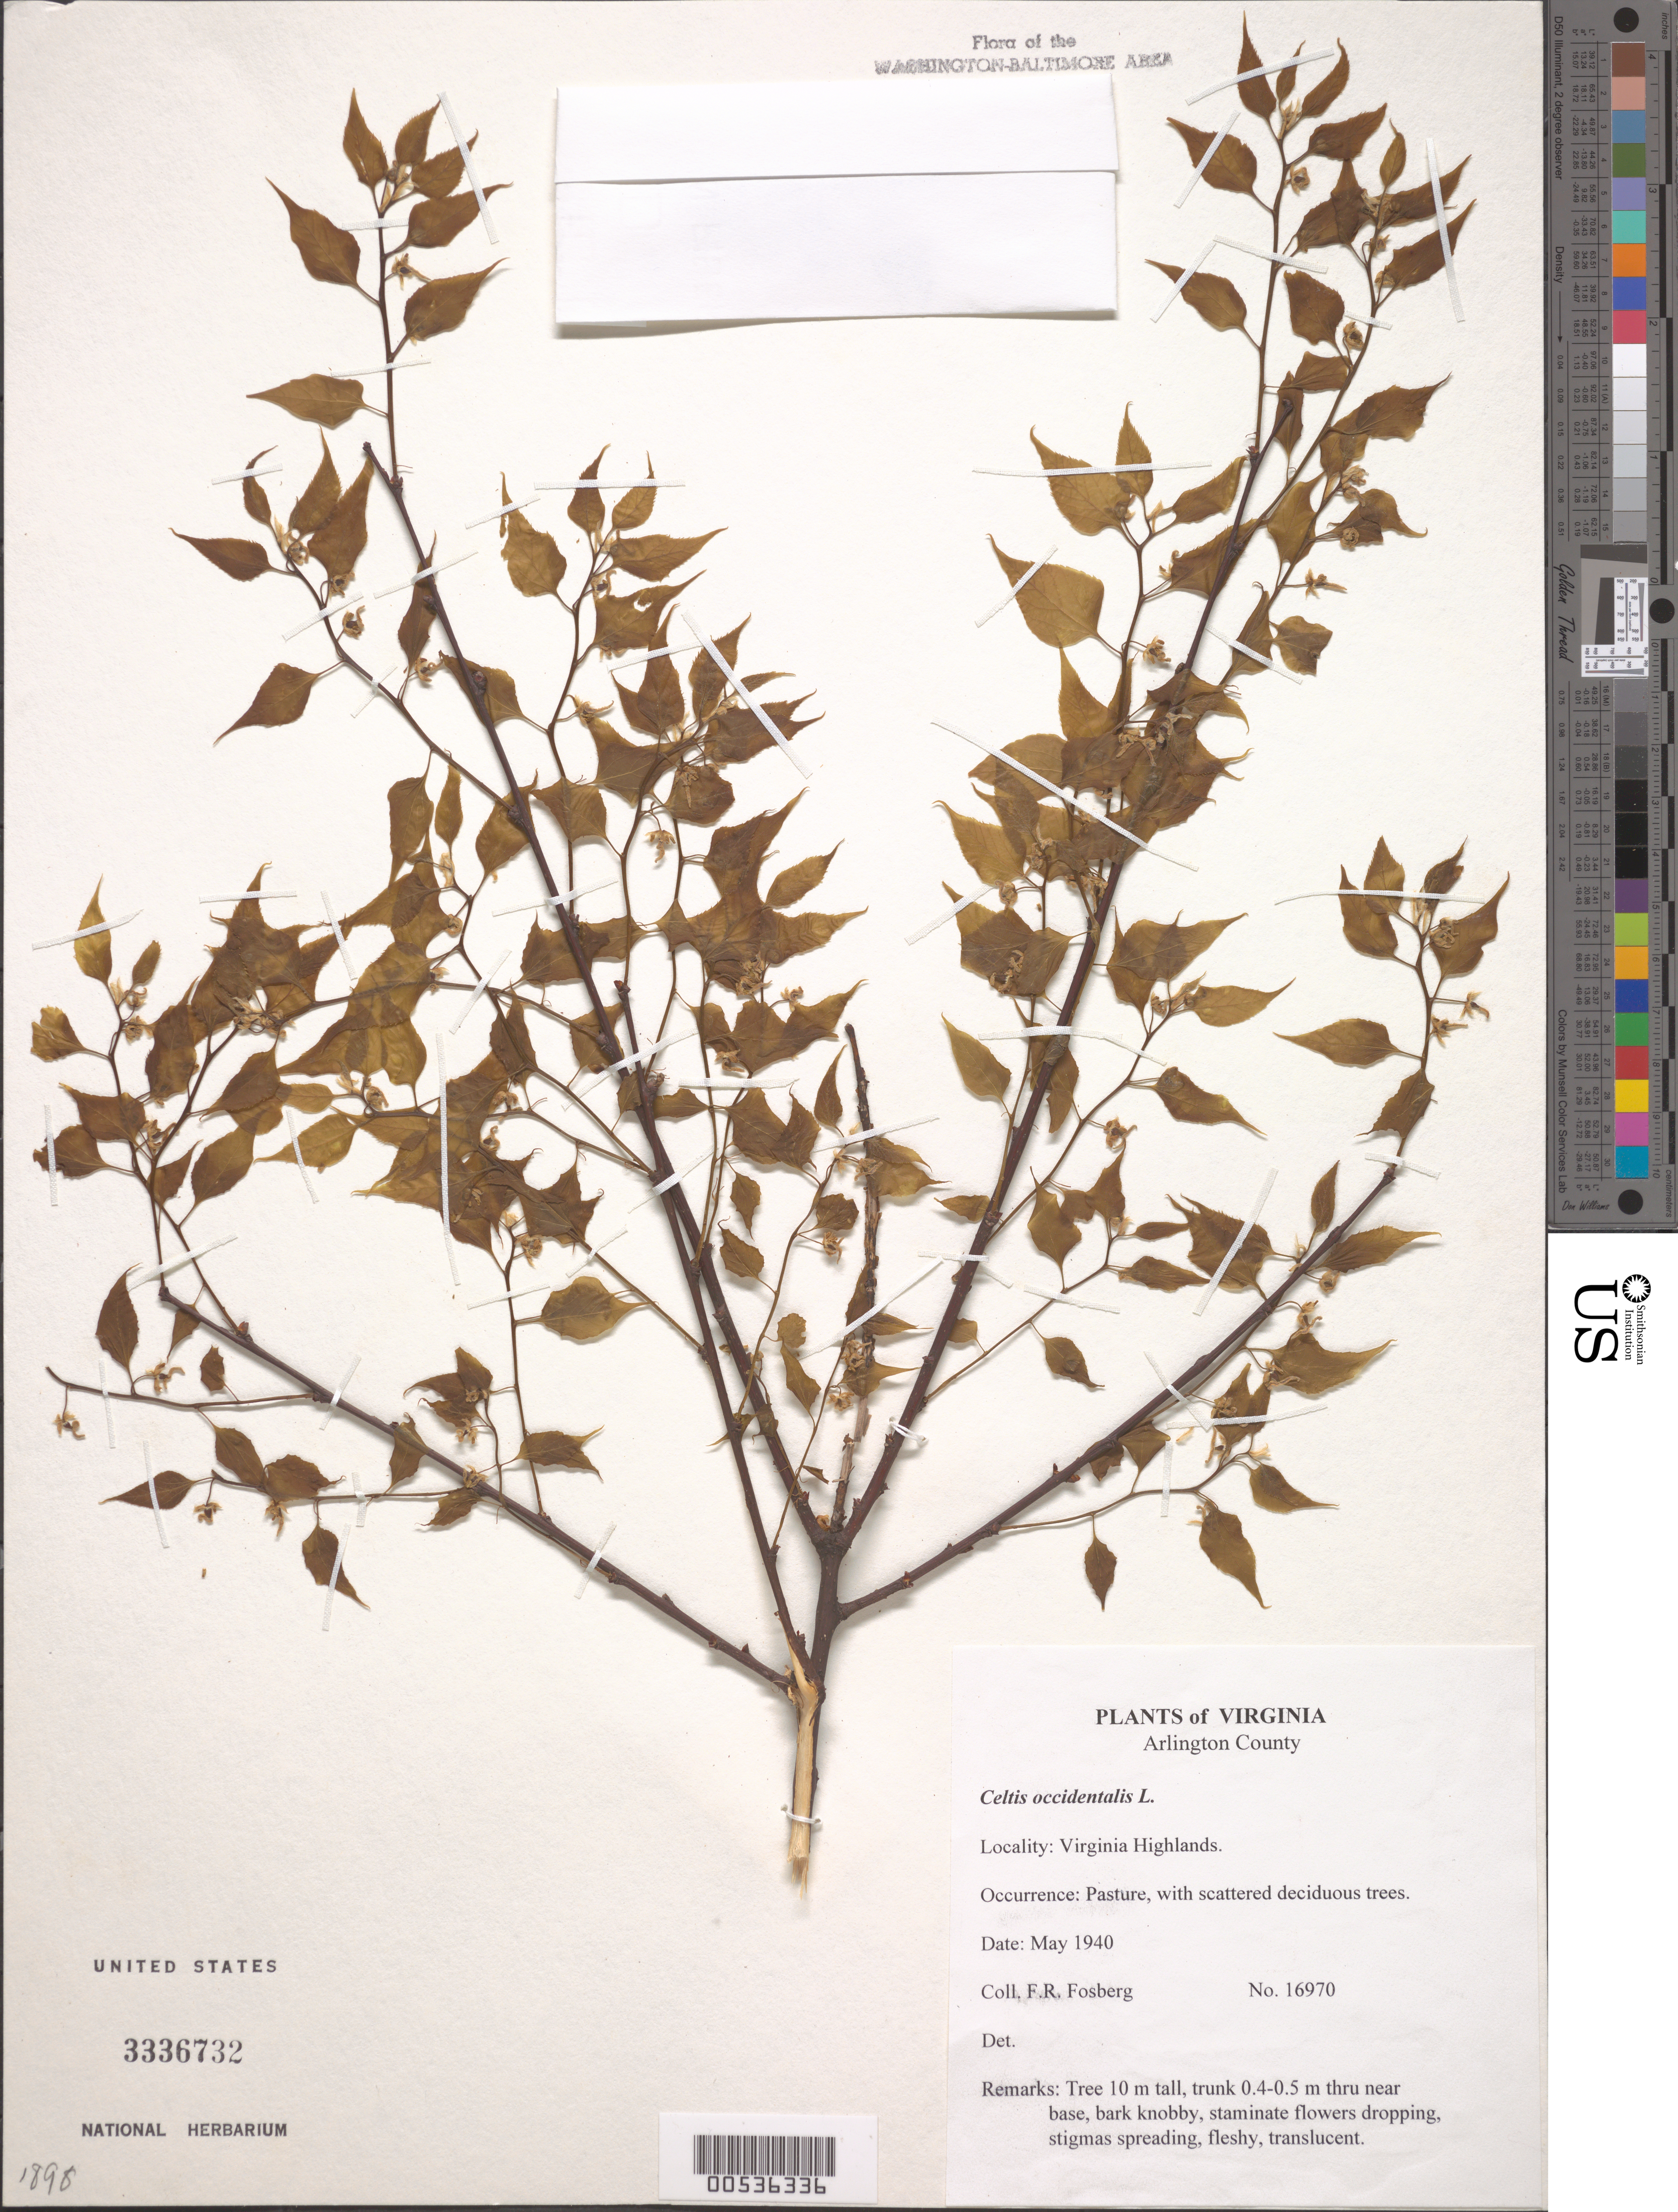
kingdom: Plantae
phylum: Tracheophyta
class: Magnoliopsida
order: Rosales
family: Cannabaceae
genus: Celtis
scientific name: Celtis occidentalis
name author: L.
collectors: F. R. Fosberg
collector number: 16970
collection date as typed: May 1940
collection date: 1940-05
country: United States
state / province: Virginia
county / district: Arlington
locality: Virginia highlands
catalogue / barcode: US 3336732